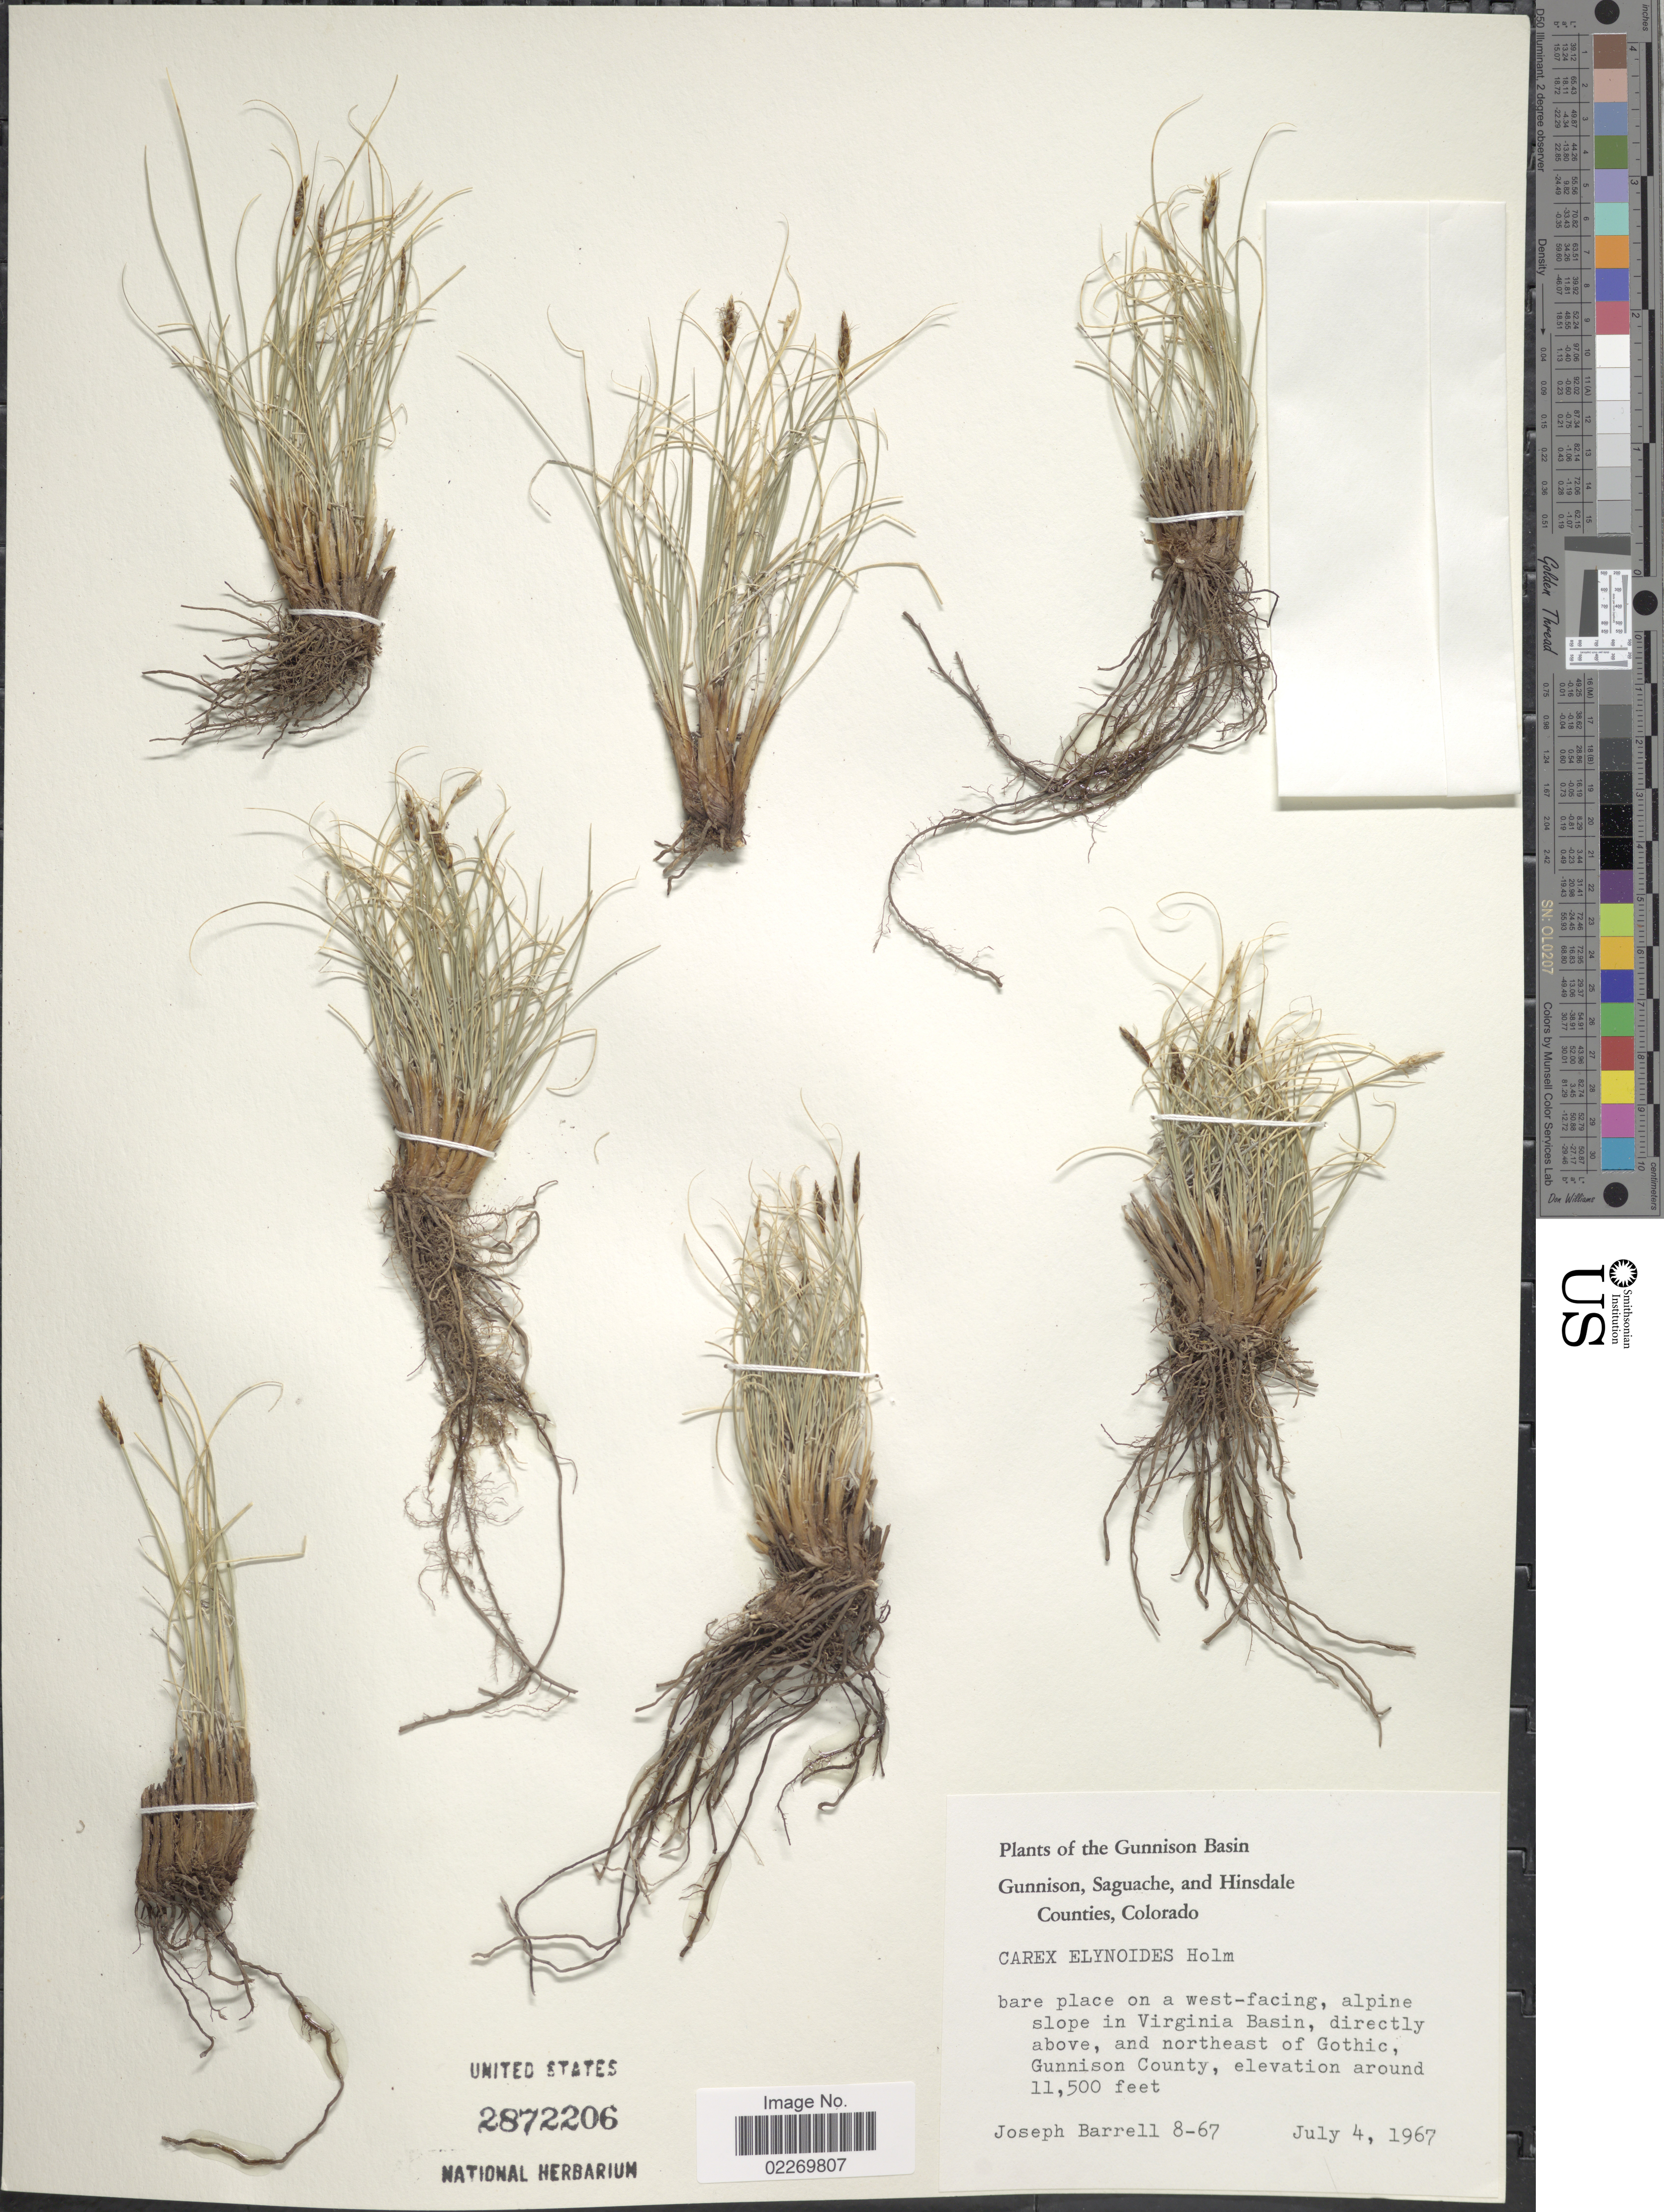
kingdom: Plantae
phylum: Tracheophyta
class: Liliopsida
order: Poales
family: Cyperaceae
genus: Carex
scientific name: Carex elynoides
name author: Holm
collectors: J. Barrell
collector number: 8-67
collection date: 1967-07-04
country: United States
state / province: Colorado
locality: Gunnison Basin. Gunnison, Saguache, and Hinsdale Counties. Bare place on a west-facing, alpine slope in Virginia Basin, directly above, and northeast of Gothic, Gunnison County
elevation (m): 3505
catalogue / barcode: US 2872206